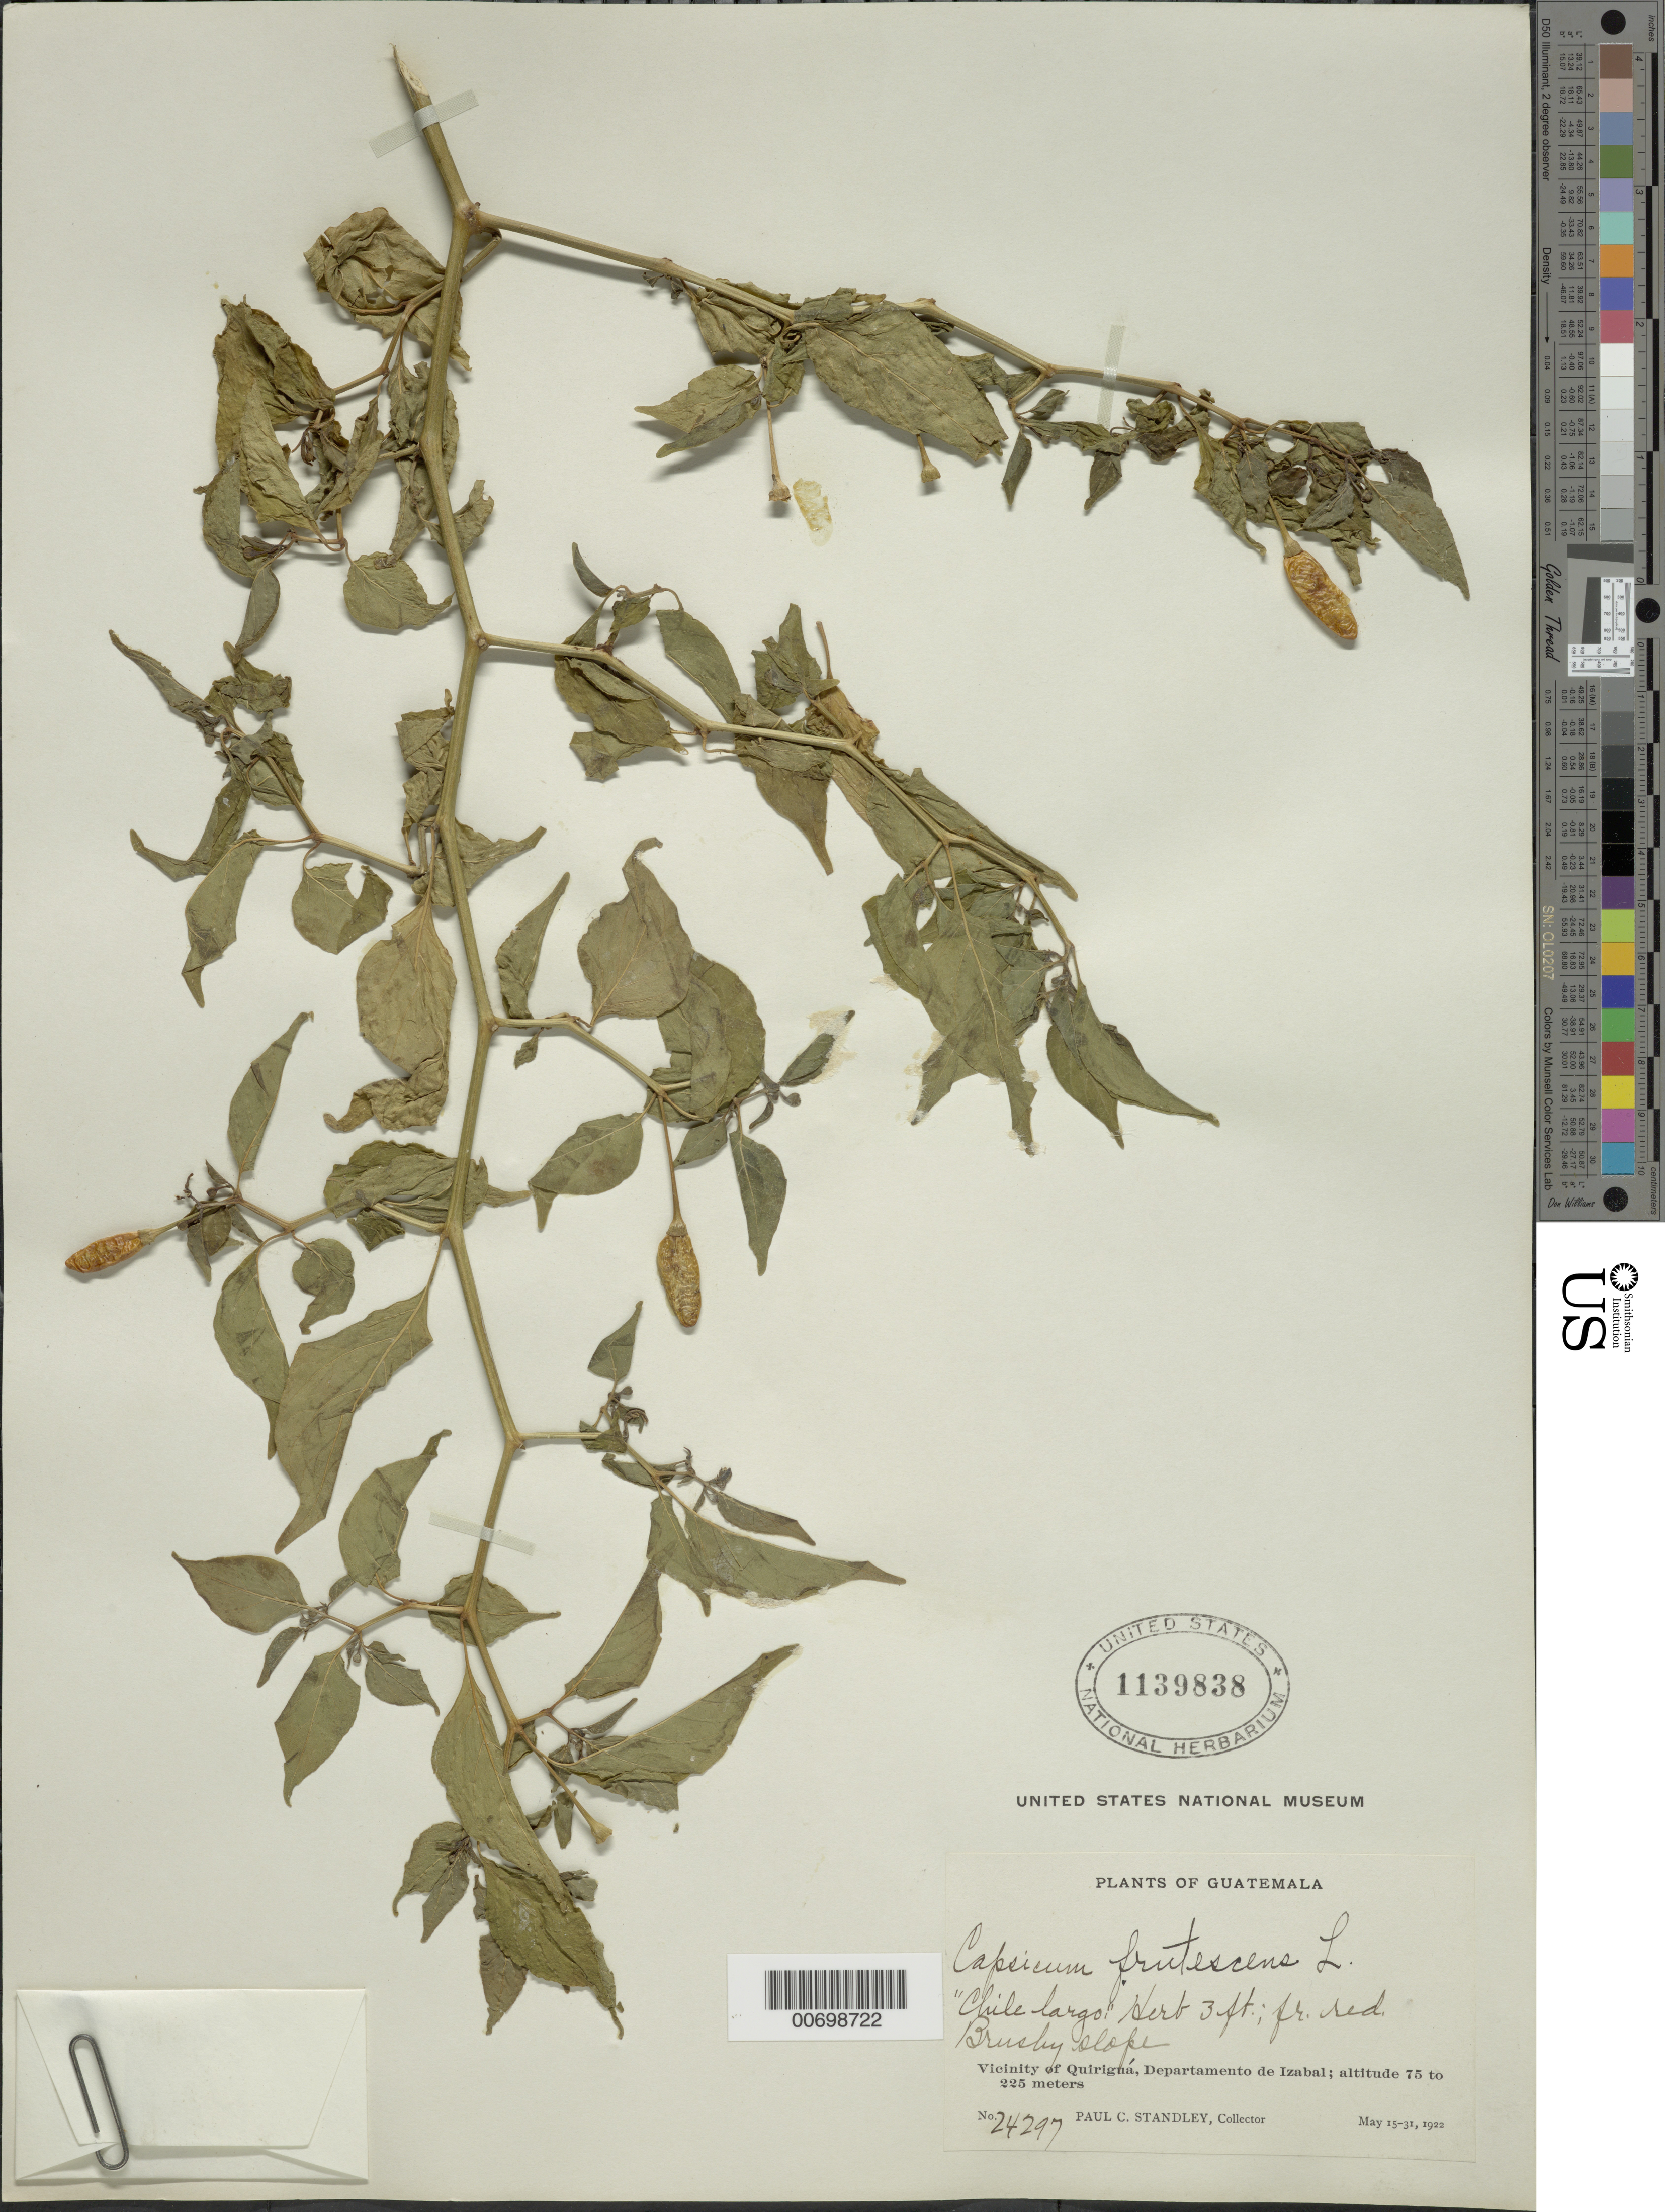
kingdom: Plantae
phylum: Tracheophyta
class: Magnoliopsida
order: Solanales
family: Solanaceae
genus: Capsicum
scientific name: Capsicum frutescens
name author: L.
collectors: P. C. Standley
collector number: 24297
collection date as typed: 15 May 1922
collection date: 1922-05-15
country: Guatemala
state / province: Izabal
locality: Vicinity of Quirigua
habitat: Brushy slope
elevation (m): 75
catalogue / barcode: US 1139838